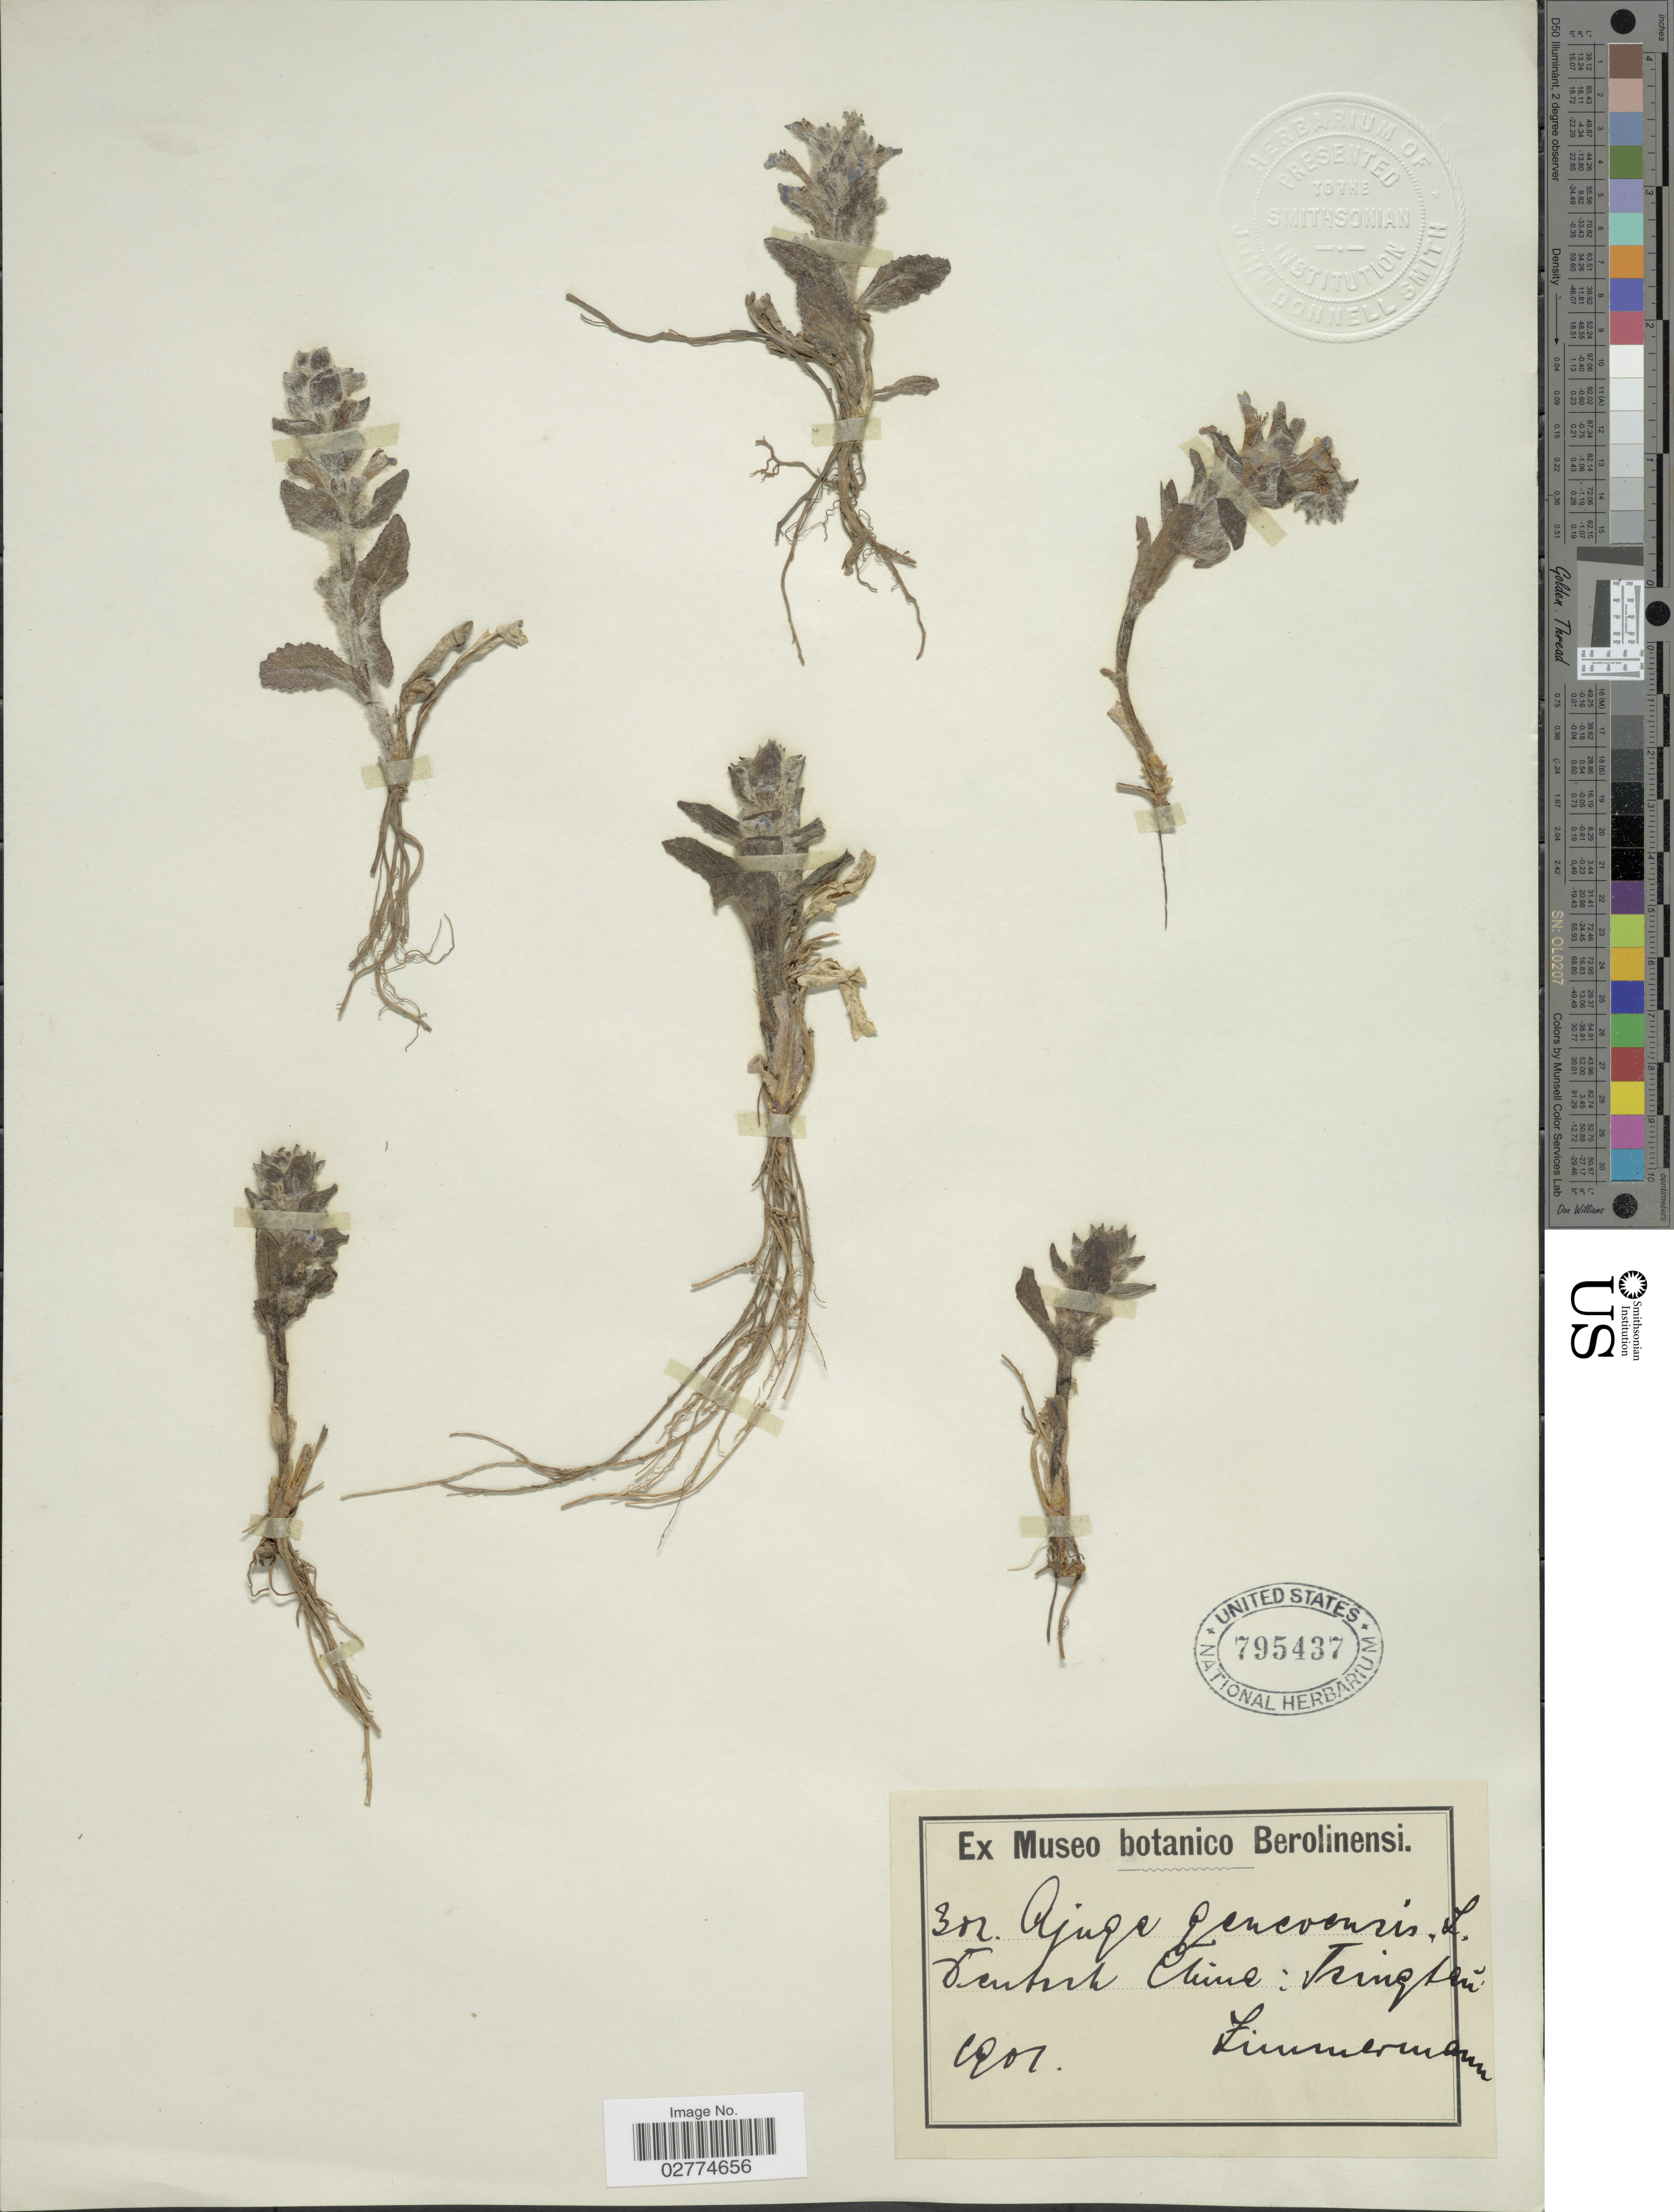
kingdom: Plantae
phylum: Tracheophyta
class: Magnoliopsida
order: Lamiales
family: Lamiaceae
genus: Ajuga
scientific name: Ajuga genevensis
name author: L.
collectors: -. Zimmermann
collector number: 302*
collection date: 1901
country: China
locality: Central Chine: Tsinghai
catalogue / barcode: US 795437